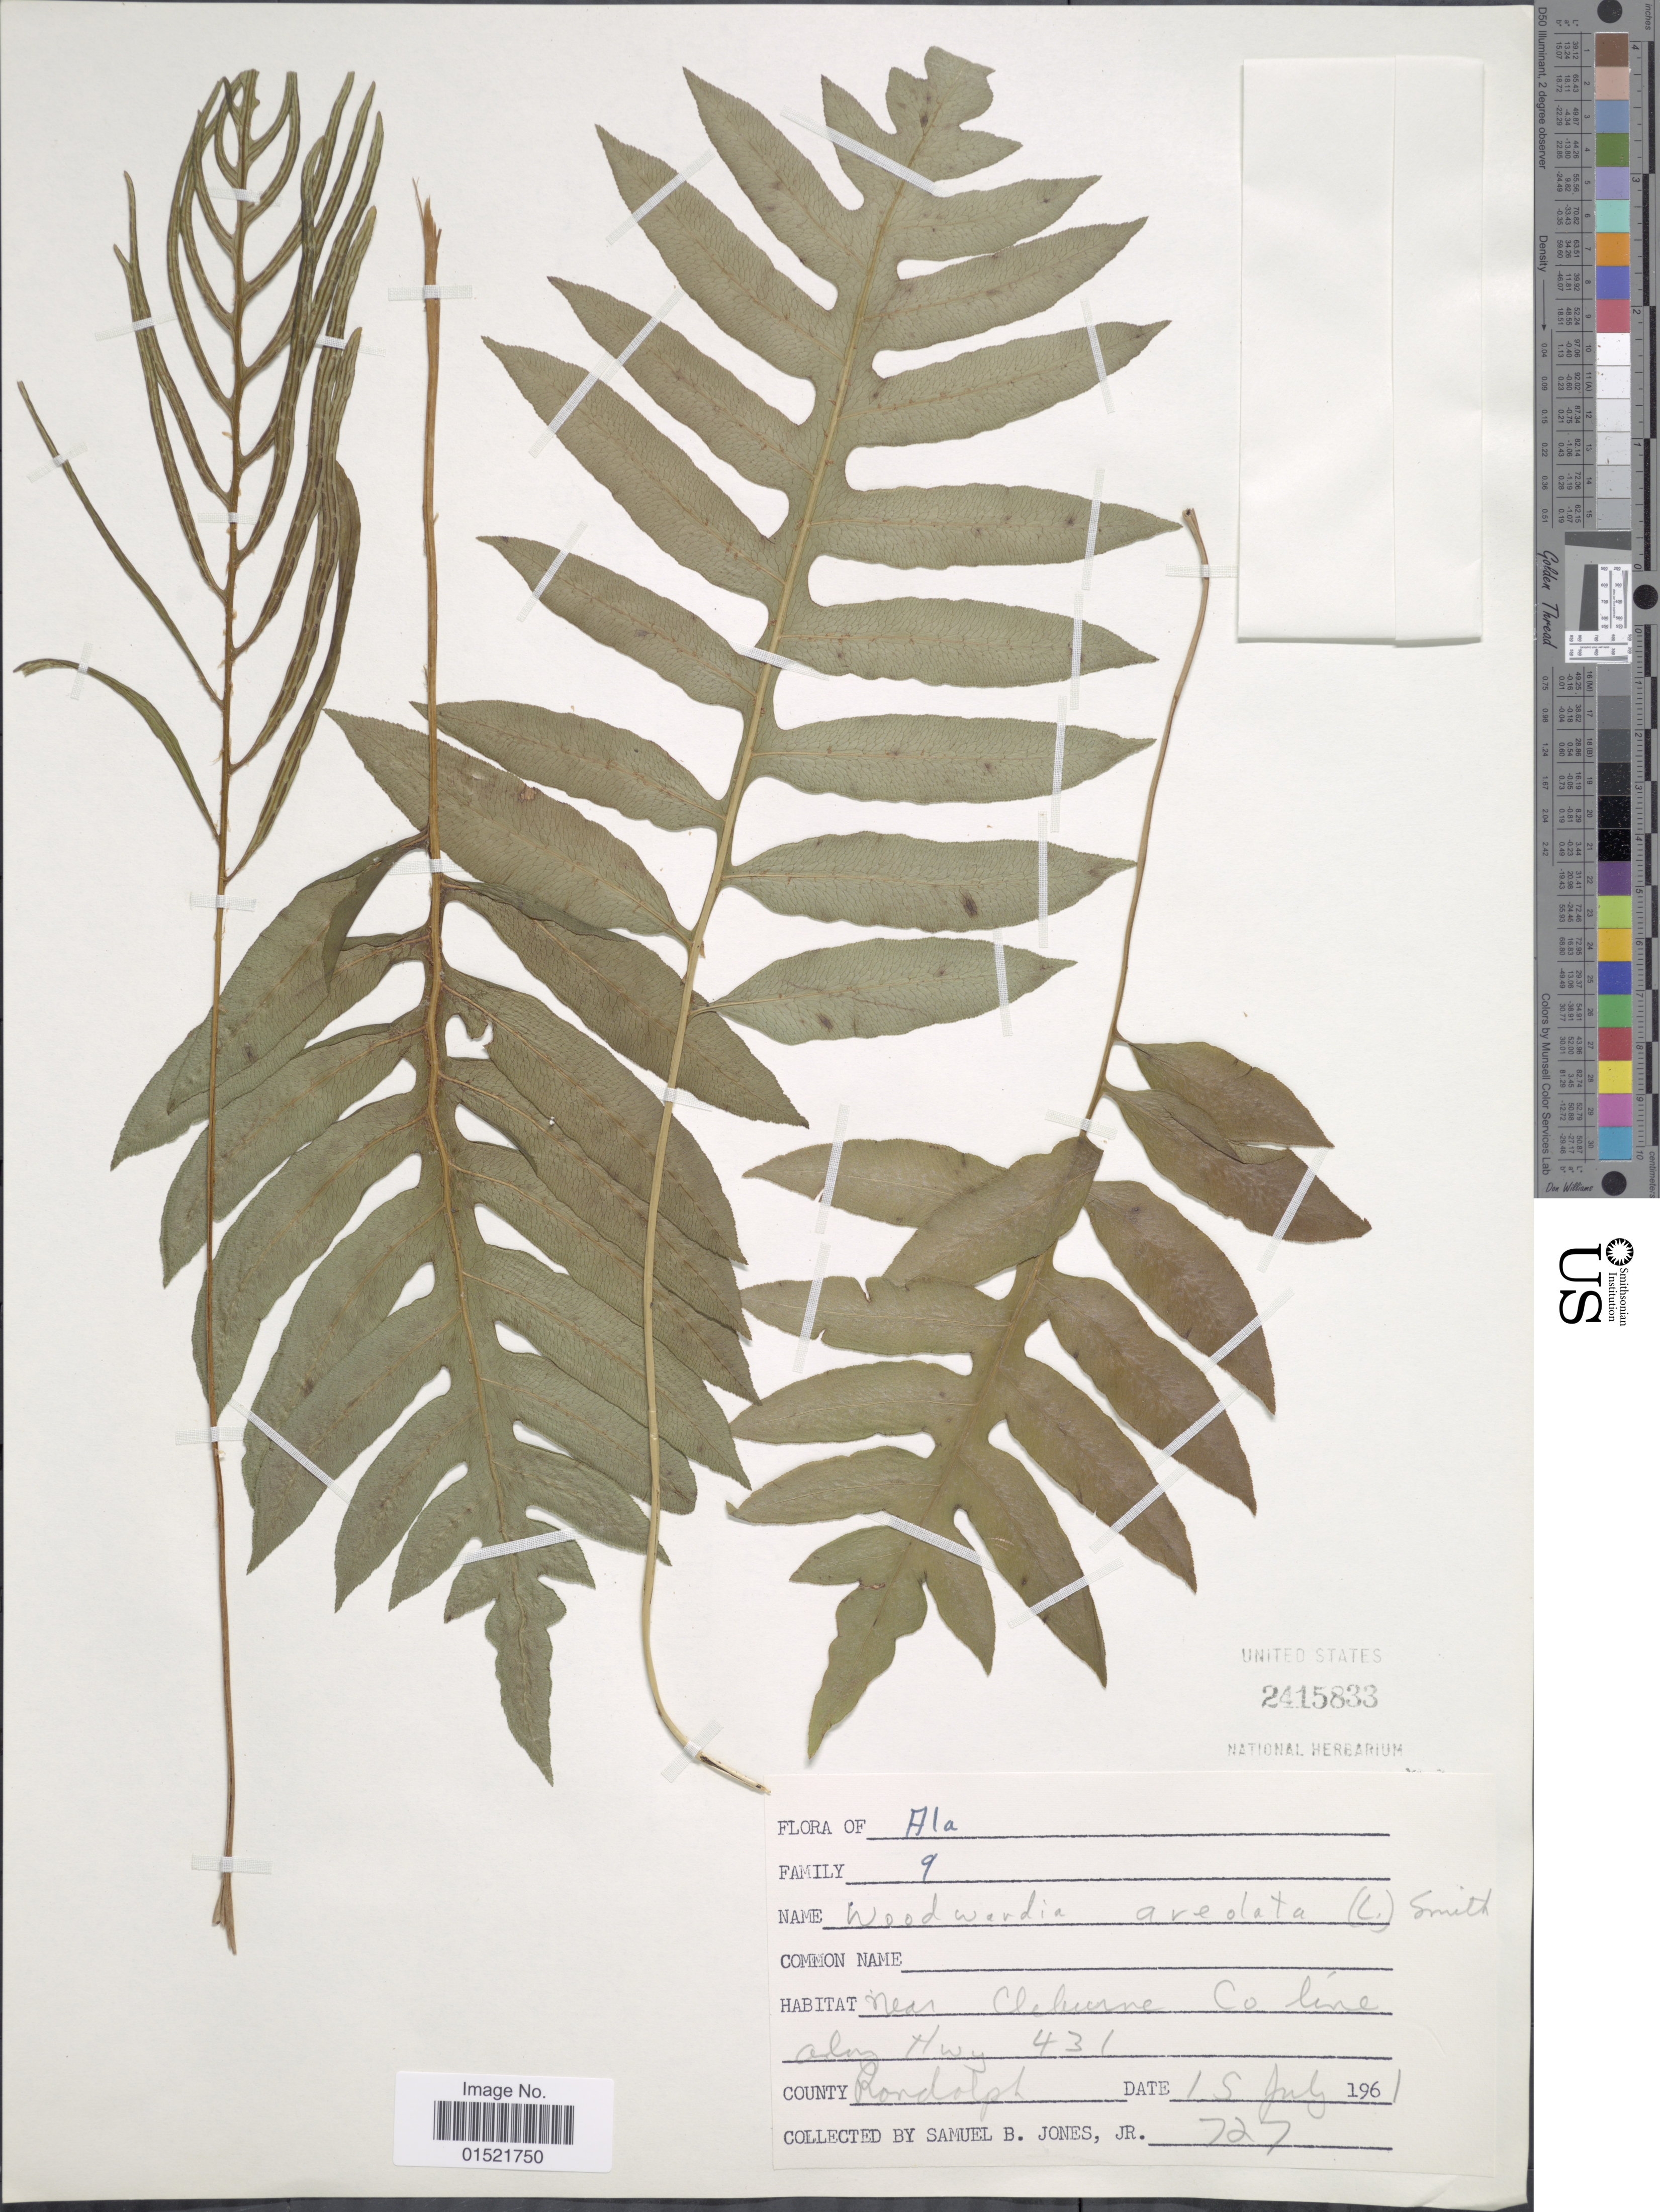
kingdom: Plantae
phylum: Tracheophyta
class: Polypodiopsida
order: Polypodiales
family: Blechnaceae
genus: Woodwardia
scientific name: Woodwardia areolata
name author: (L.) T. Moore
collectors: S. B. Jones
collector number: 727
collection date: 1961-07-15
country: United States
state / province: Alabama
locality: Near Cleburne Co line along Hwy 431, County Randolph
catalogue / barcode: US 2415833